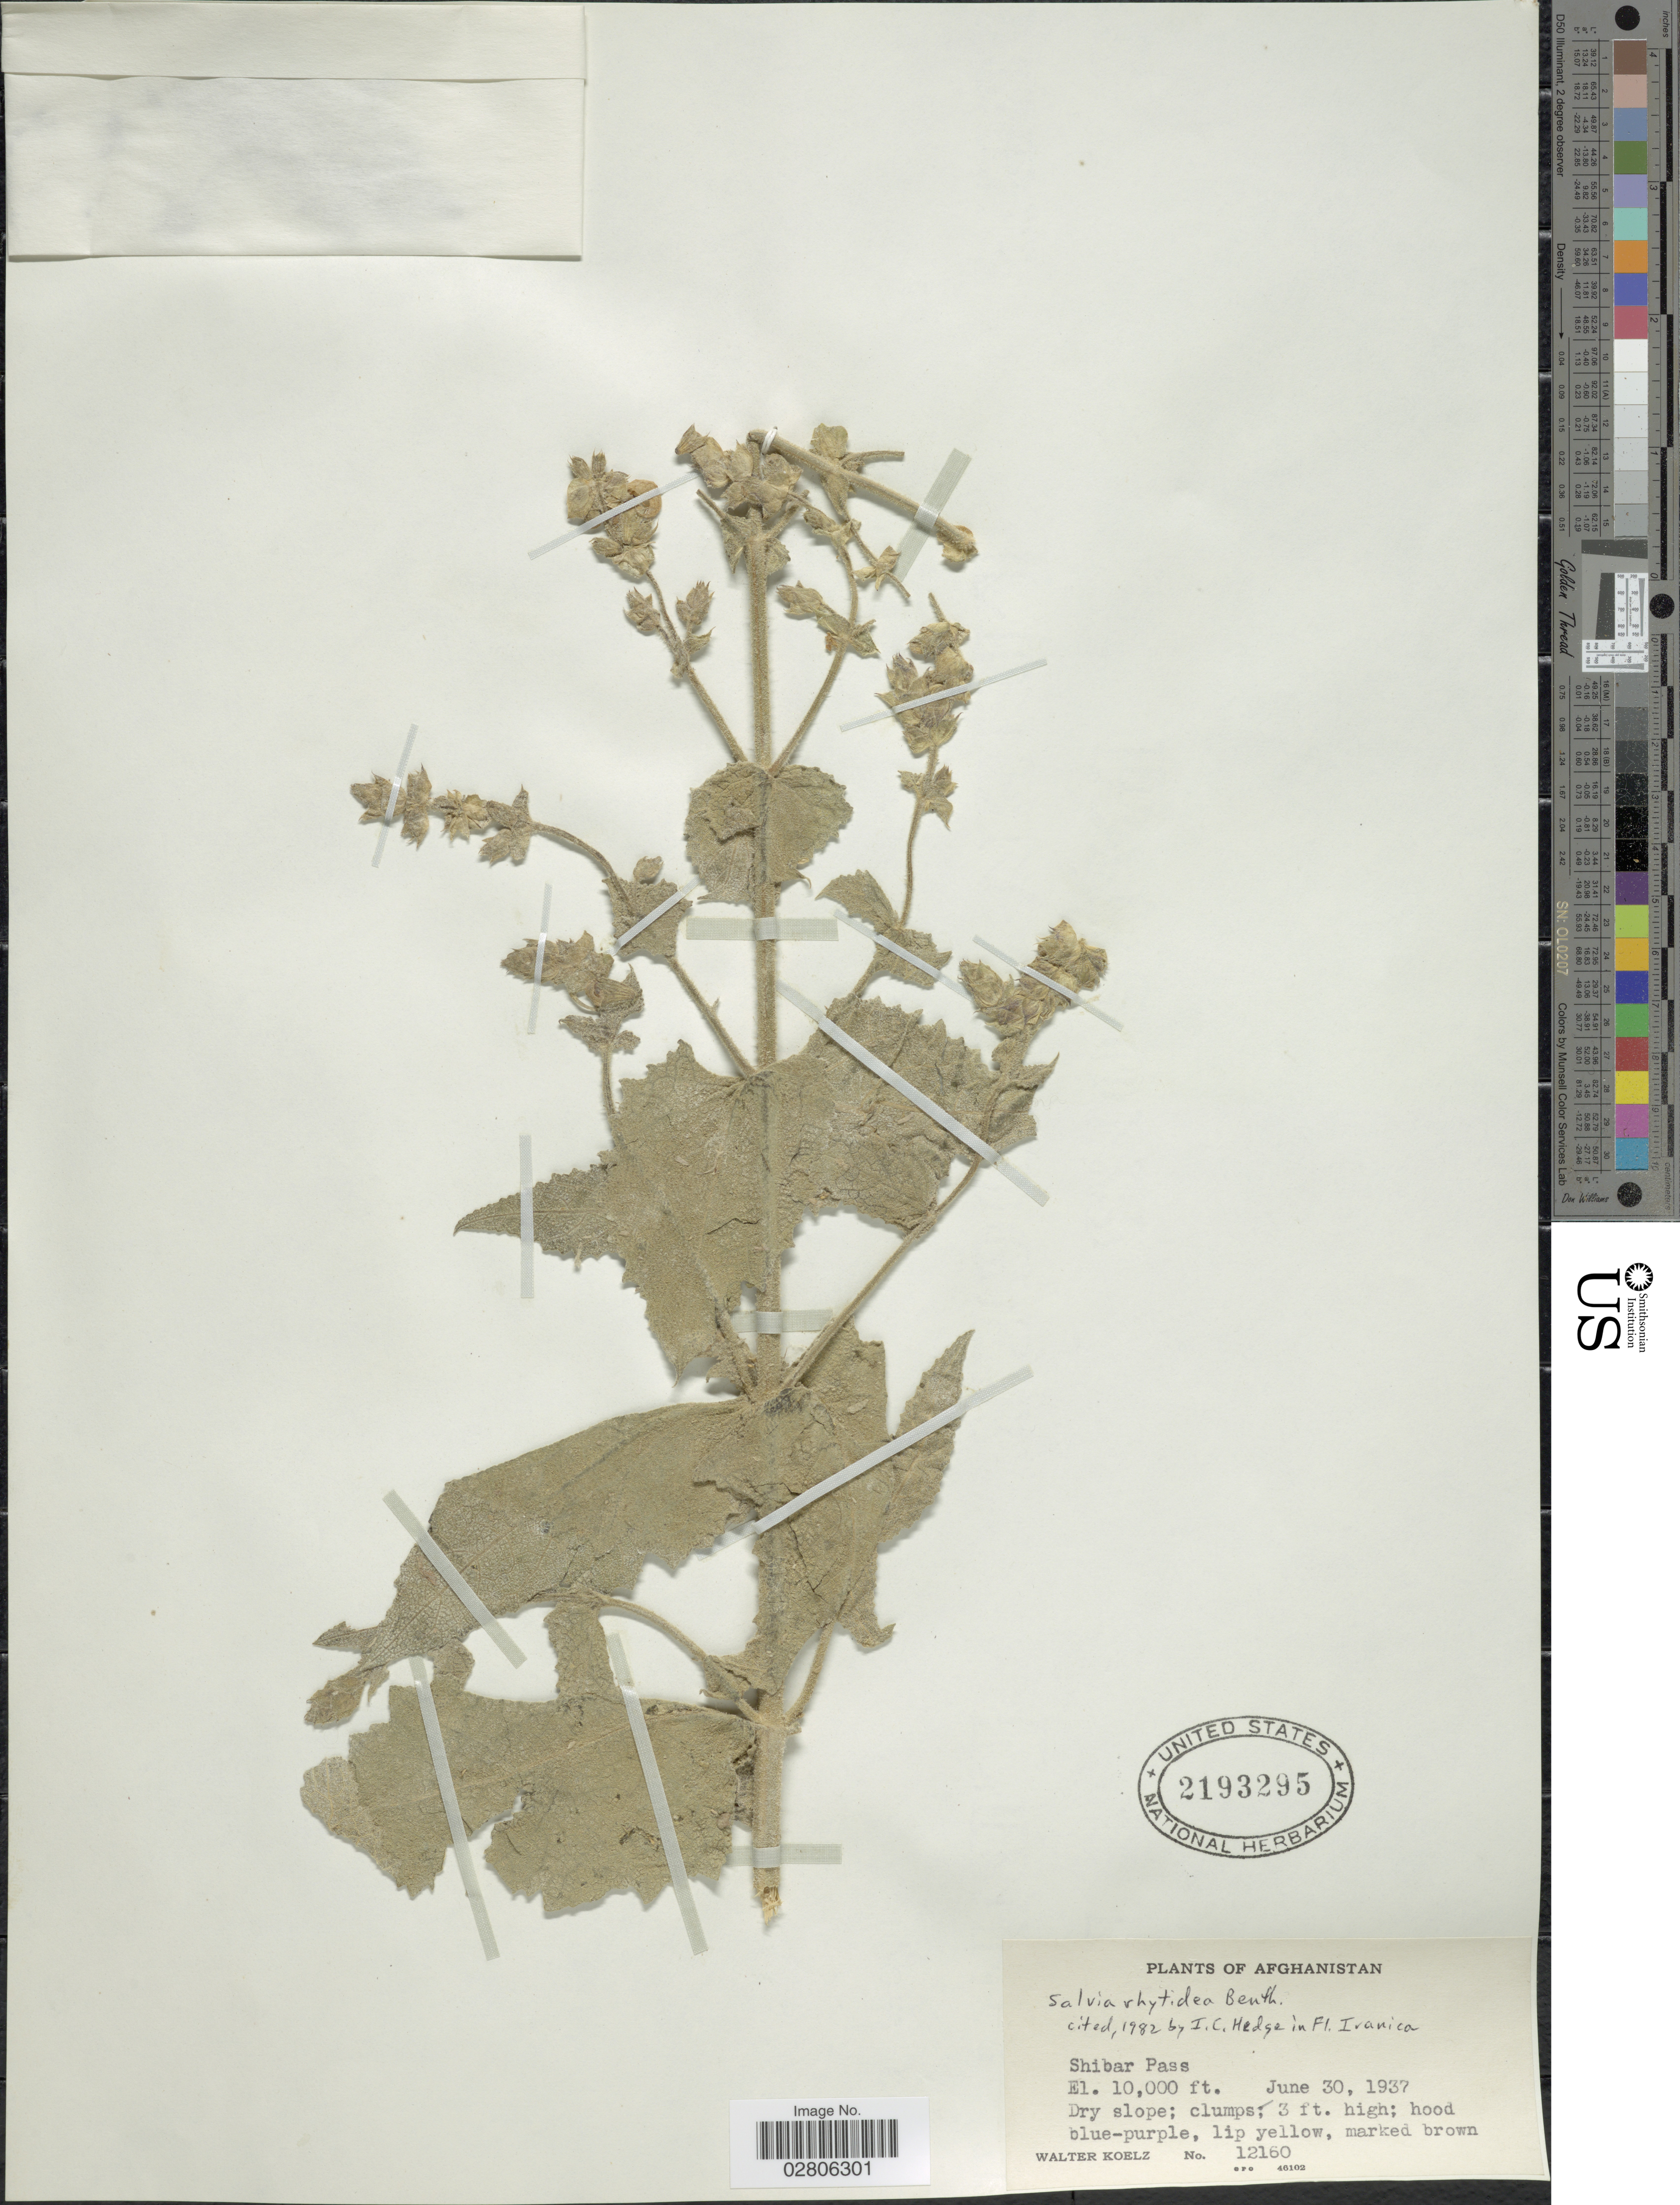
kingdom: Plantae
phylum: Tracheophyta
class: Magnoliopsida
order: Lamiales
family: Lamiaceae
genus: Salvia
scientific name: Salvia rhytidea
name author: Benth.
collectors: W. N. Koelz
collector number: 12160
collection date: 1937-06-30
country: Afghanistan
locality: Shibar Pass.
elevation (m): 3048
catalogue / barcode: US 2193295